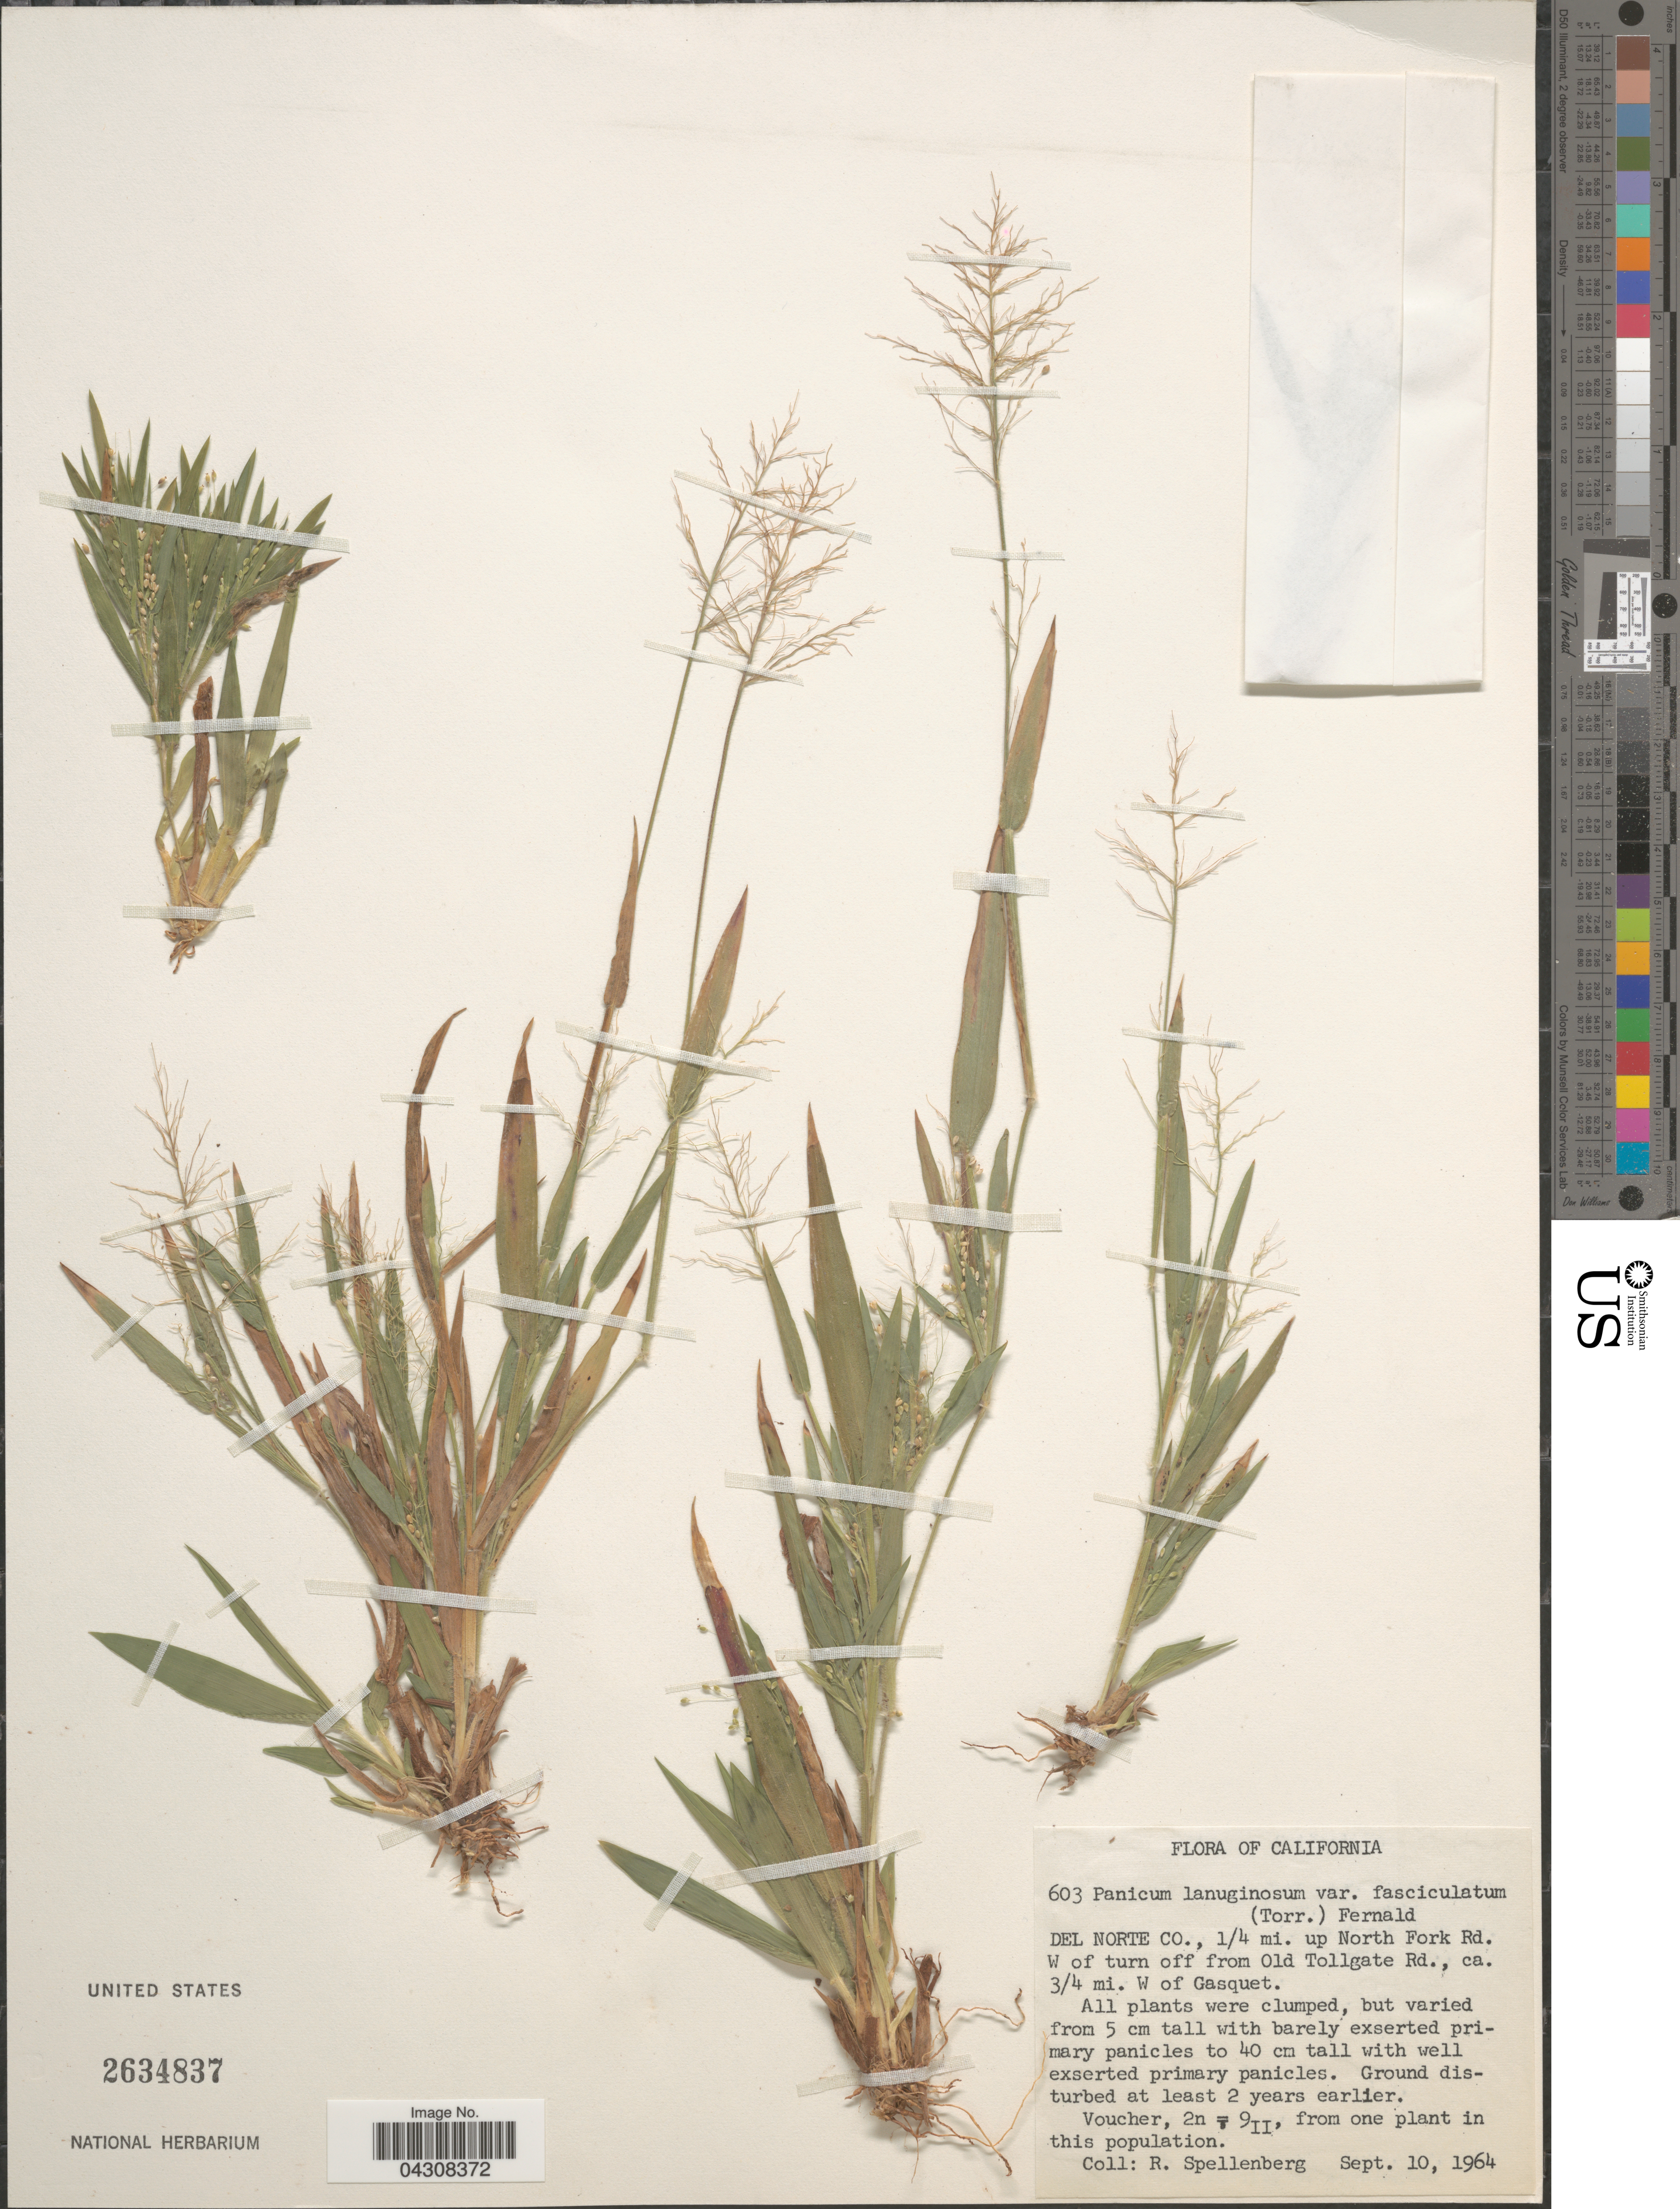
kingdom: Plantae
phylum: Tracheophyta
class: Liliopsida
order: Poales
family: Poaceae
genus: Dichanthelium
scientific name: Dichanthelium acuminatum var. acuminatum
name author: (Sw.) Gould & C.A. Clark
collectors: R. Spellenberg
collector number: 603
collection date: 1964-09-10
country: United States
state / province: California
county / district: Del Norte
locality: Del Norte Co., ¼ mi. up North Fork Rd. W of turn off from Old Tollgate Rd., ca. ¾ mi. W. of Gasquet.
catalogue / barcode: US 2634837